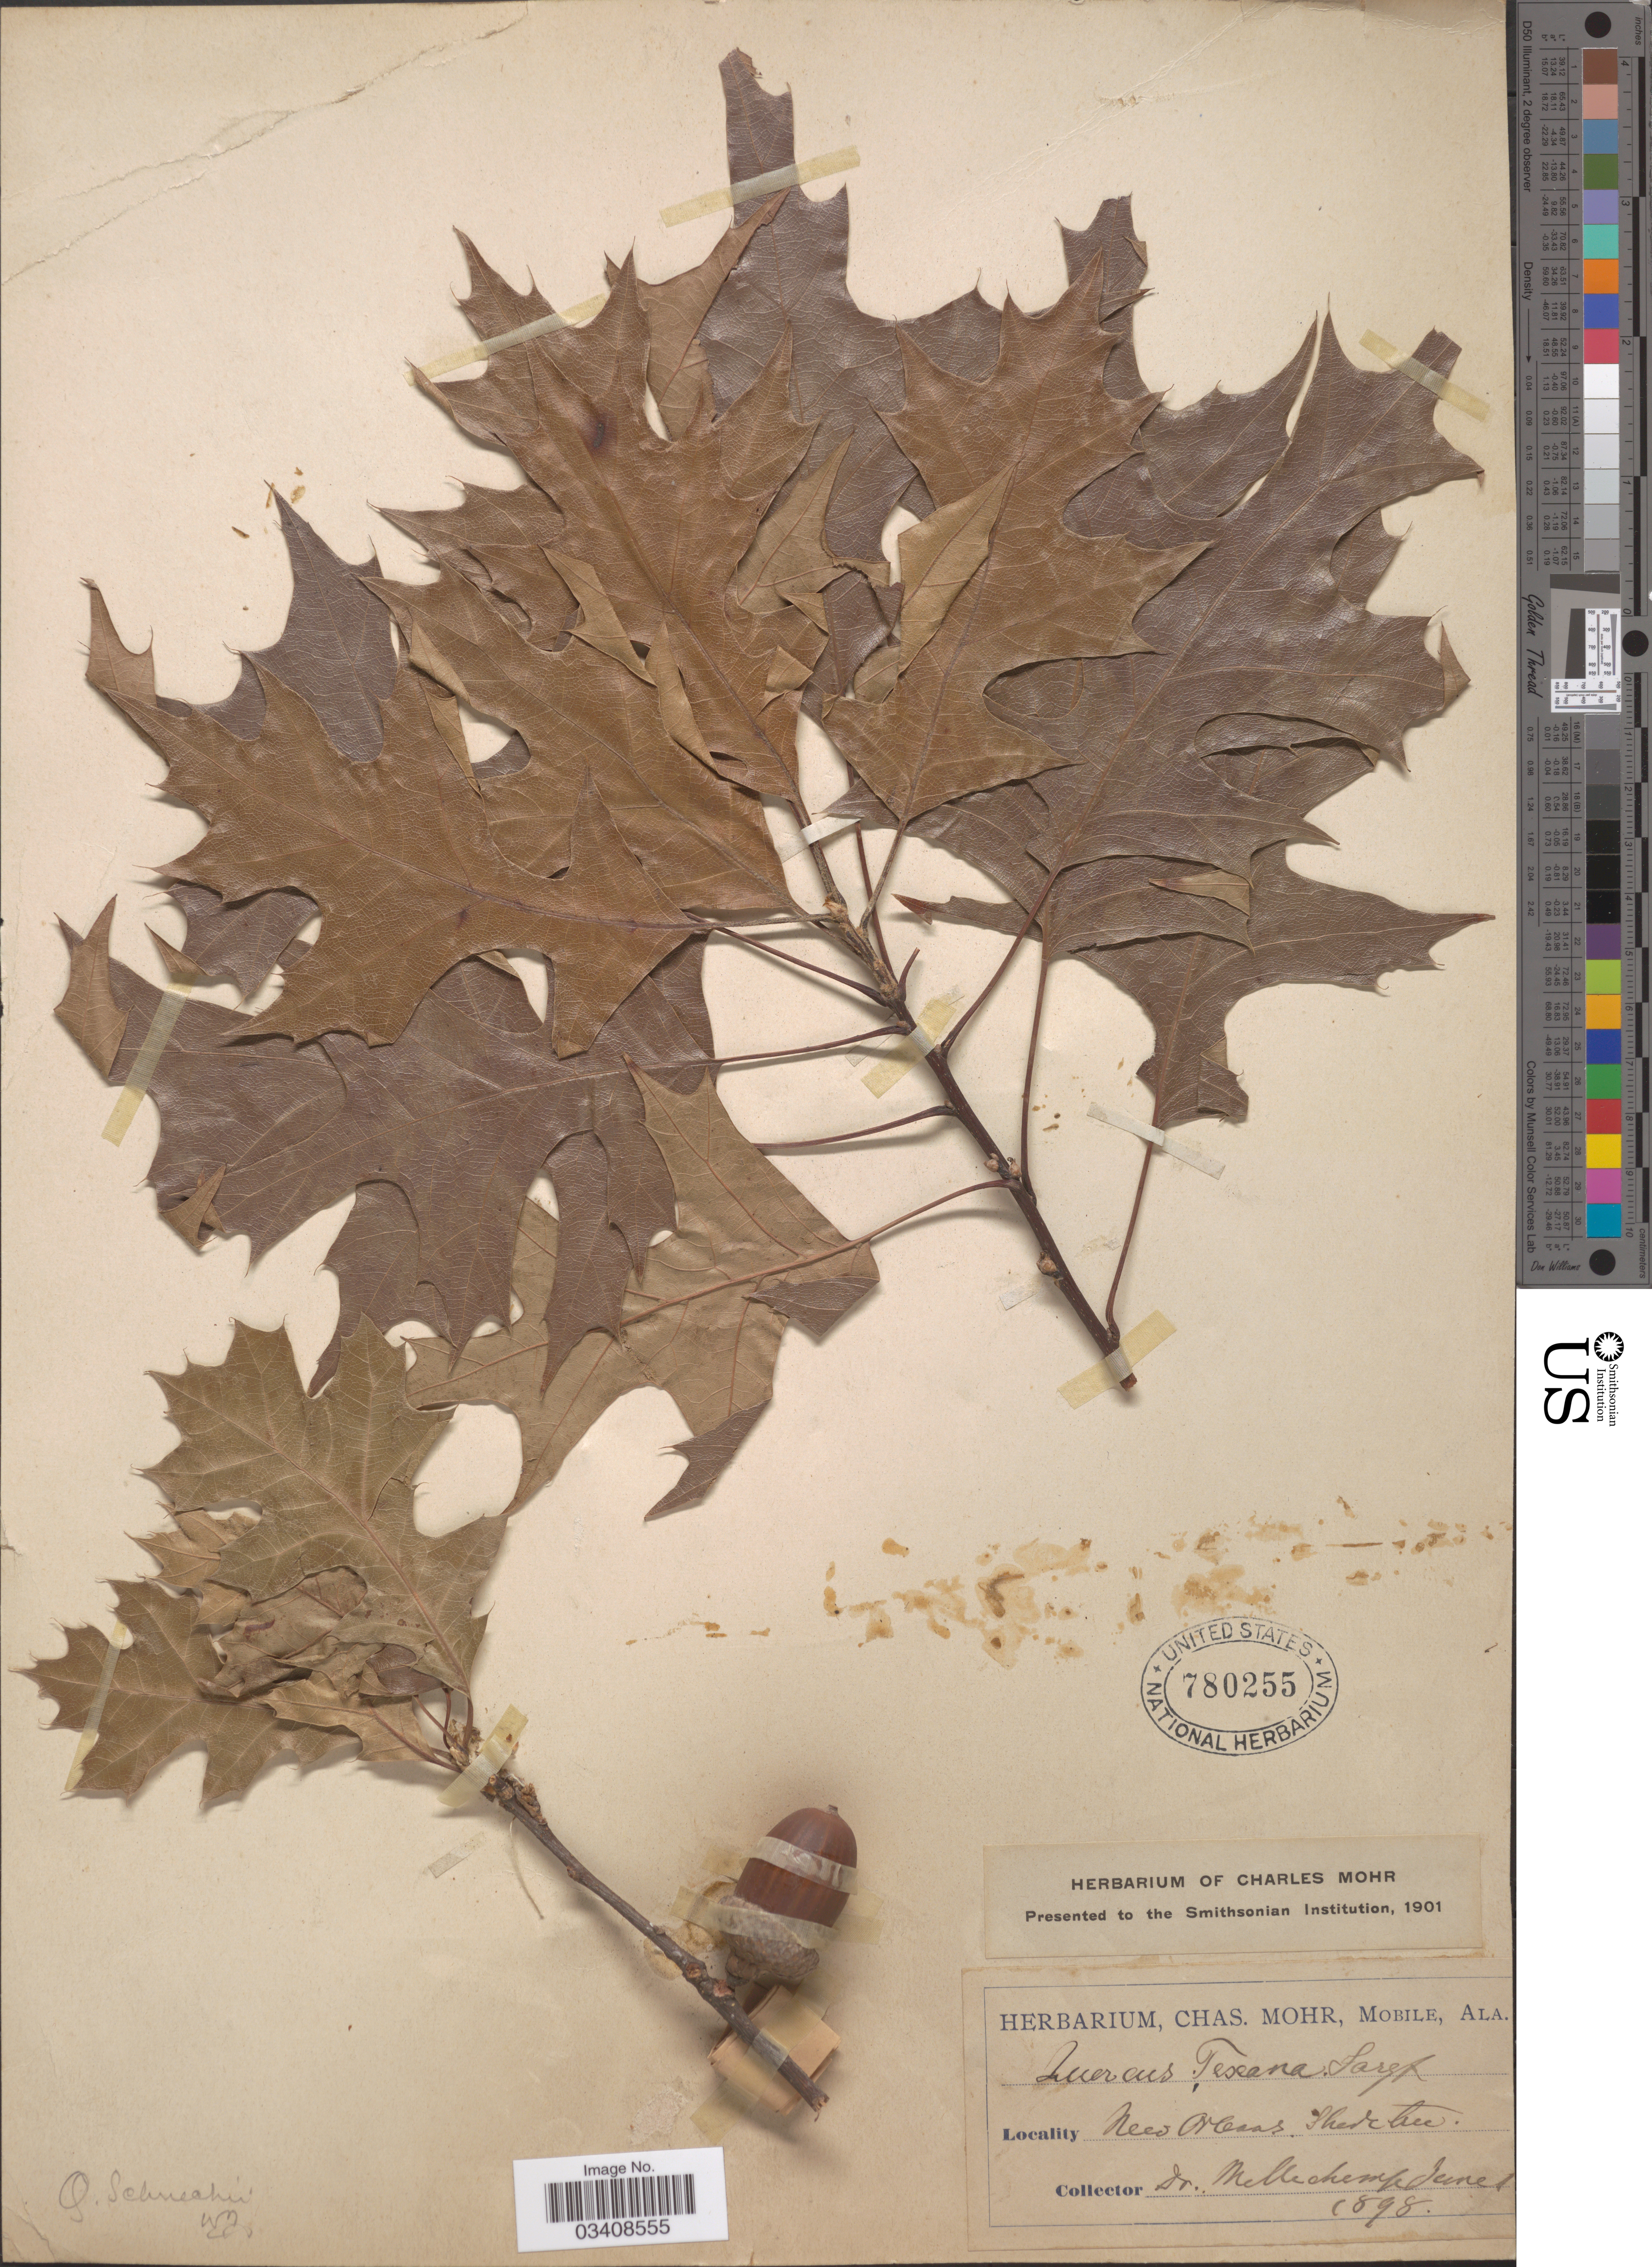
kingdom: Plantae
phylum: Tracheophyta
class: Magnoliopsida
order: Fagales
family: Fagaceae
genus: Quercus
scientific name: Quercus shumardii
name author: Buckley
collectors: -. Mellichamp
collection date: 1898-06-01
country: United States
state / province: Louisiana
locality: New Orleans.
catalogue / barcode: US 780255